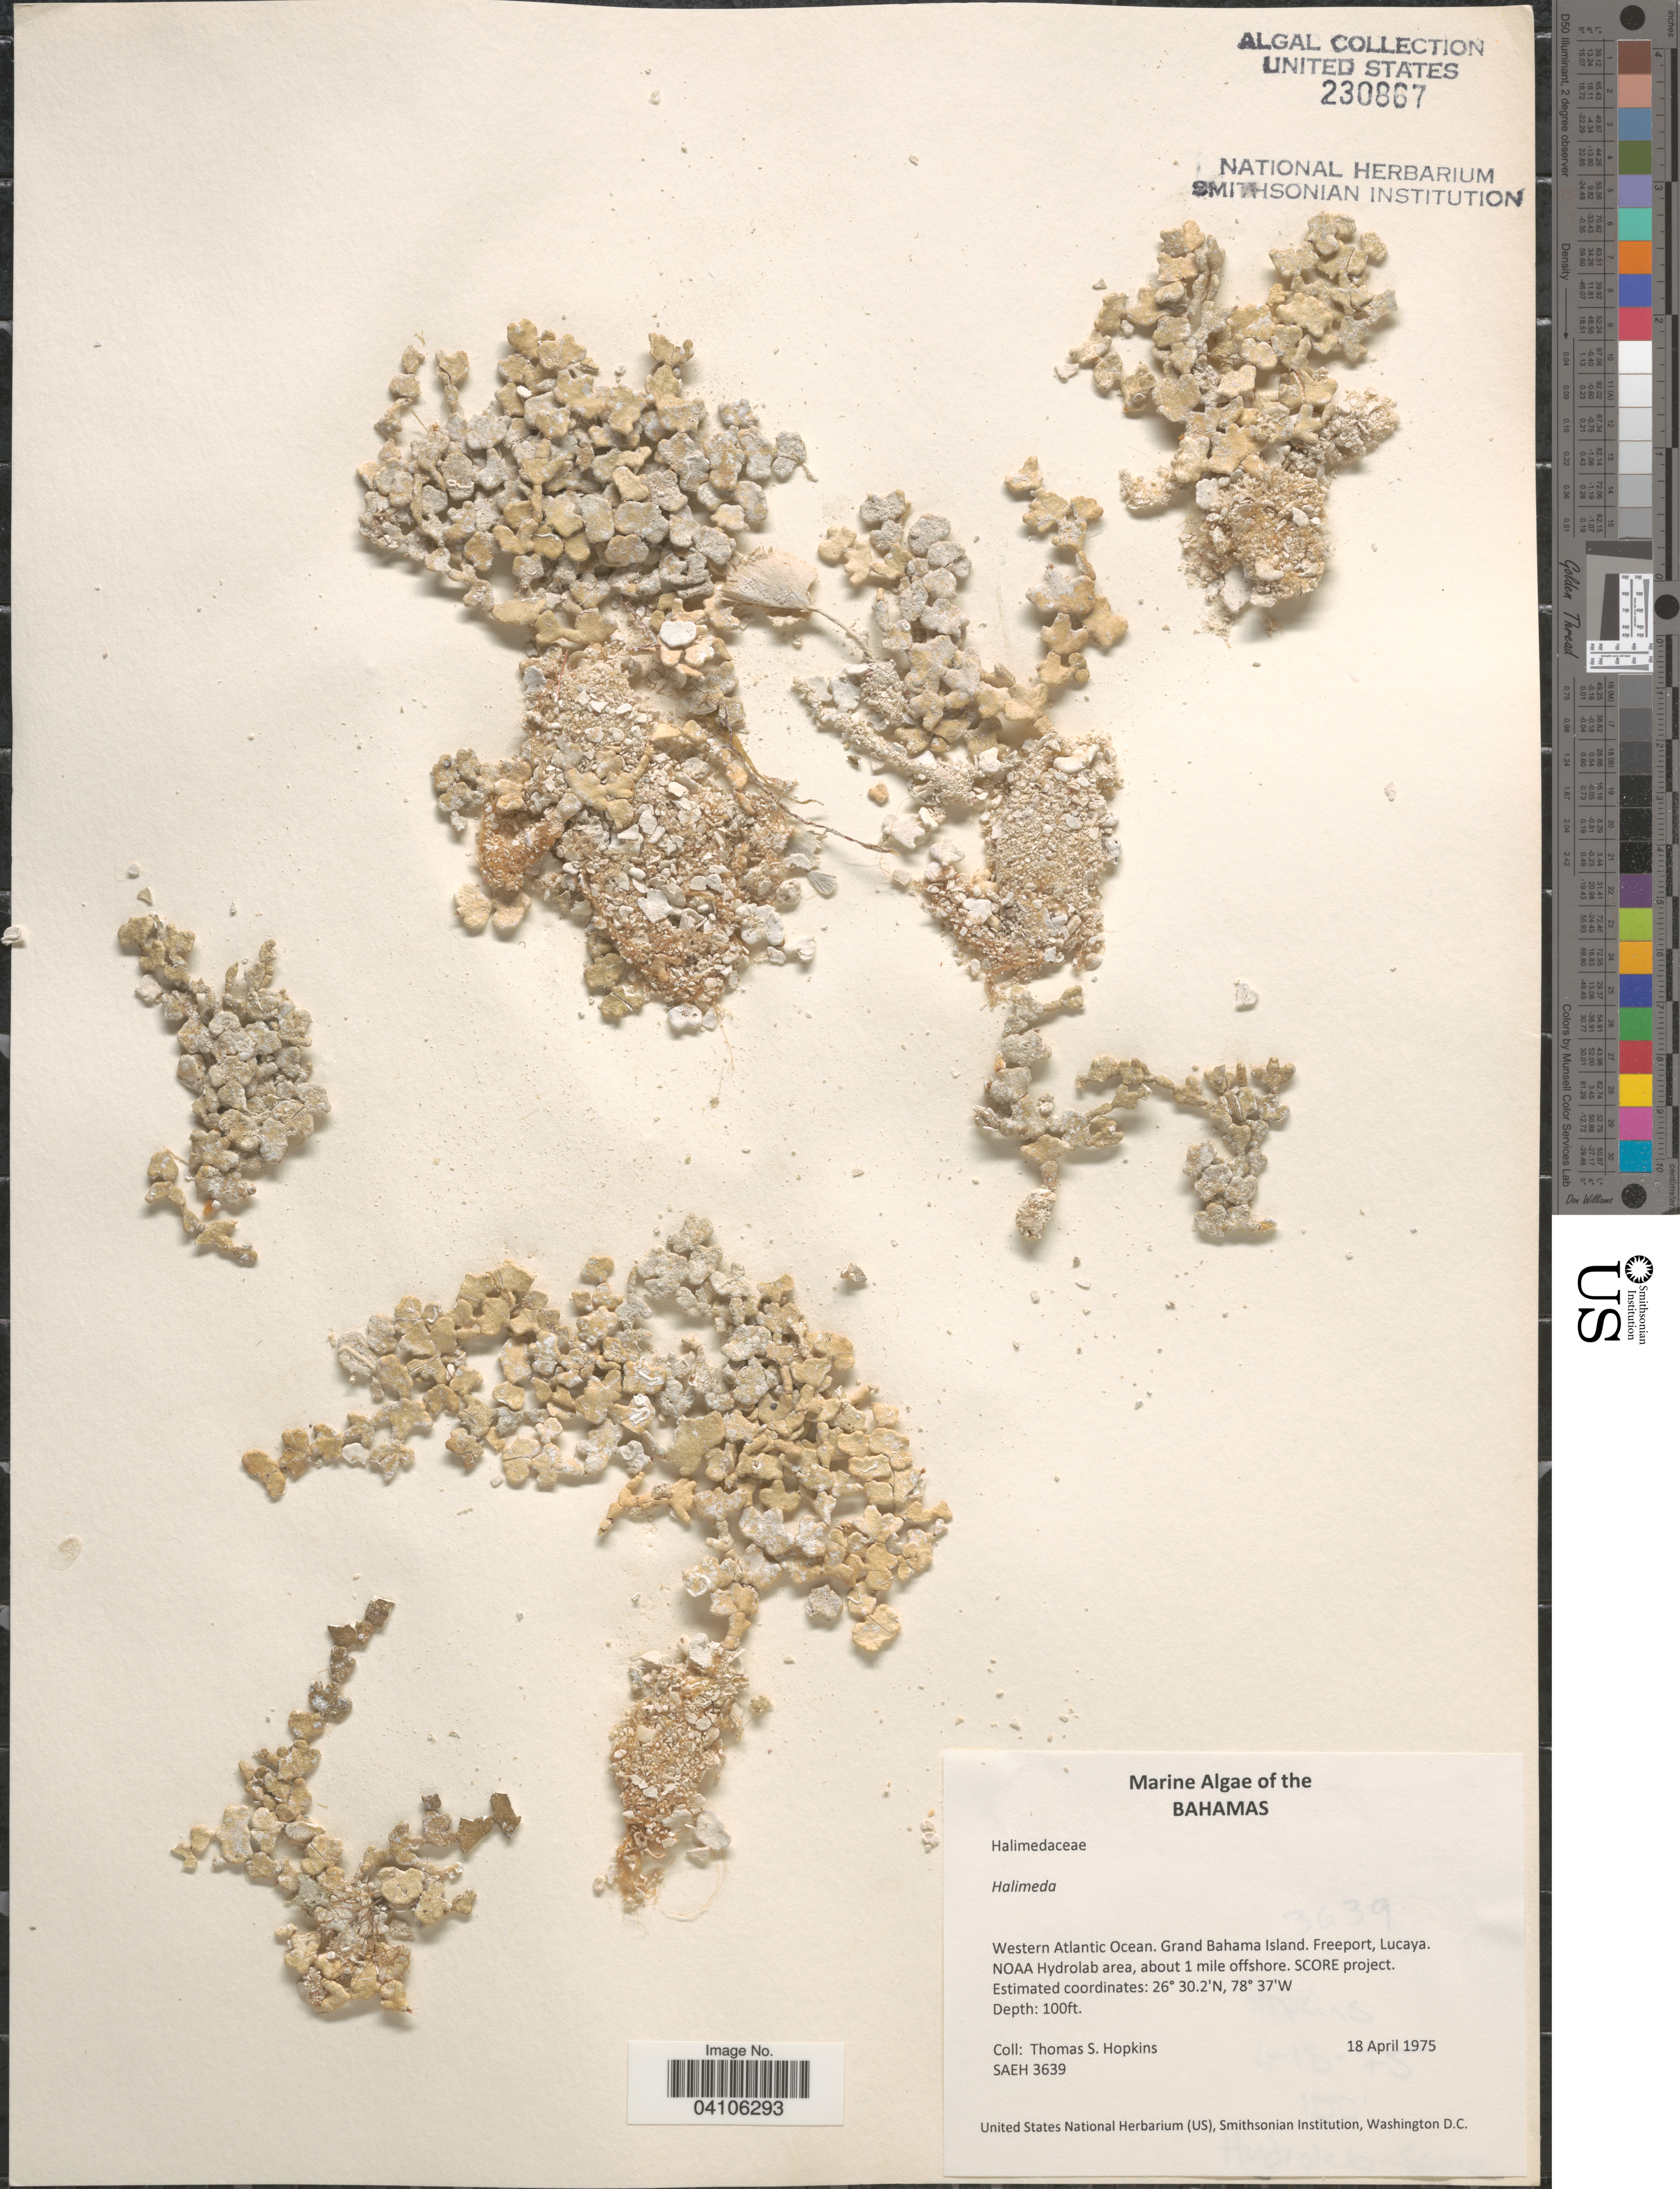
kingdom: Plantae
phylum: Chlorophyta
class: Ulvophyceae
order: Bryopsidales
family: Halimedaceae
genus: Halimeda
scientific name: Halimeda sp.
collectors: T. Hopkins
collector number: SAEH3639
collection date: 1975-04-18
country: Bahamas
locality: Western Atlantic Ocean. Grand Bahama Island. Freeport, Lucaya. NOAA Hydrolab area, about 1 mile offshore. SCORE project.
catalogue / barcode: US 230867